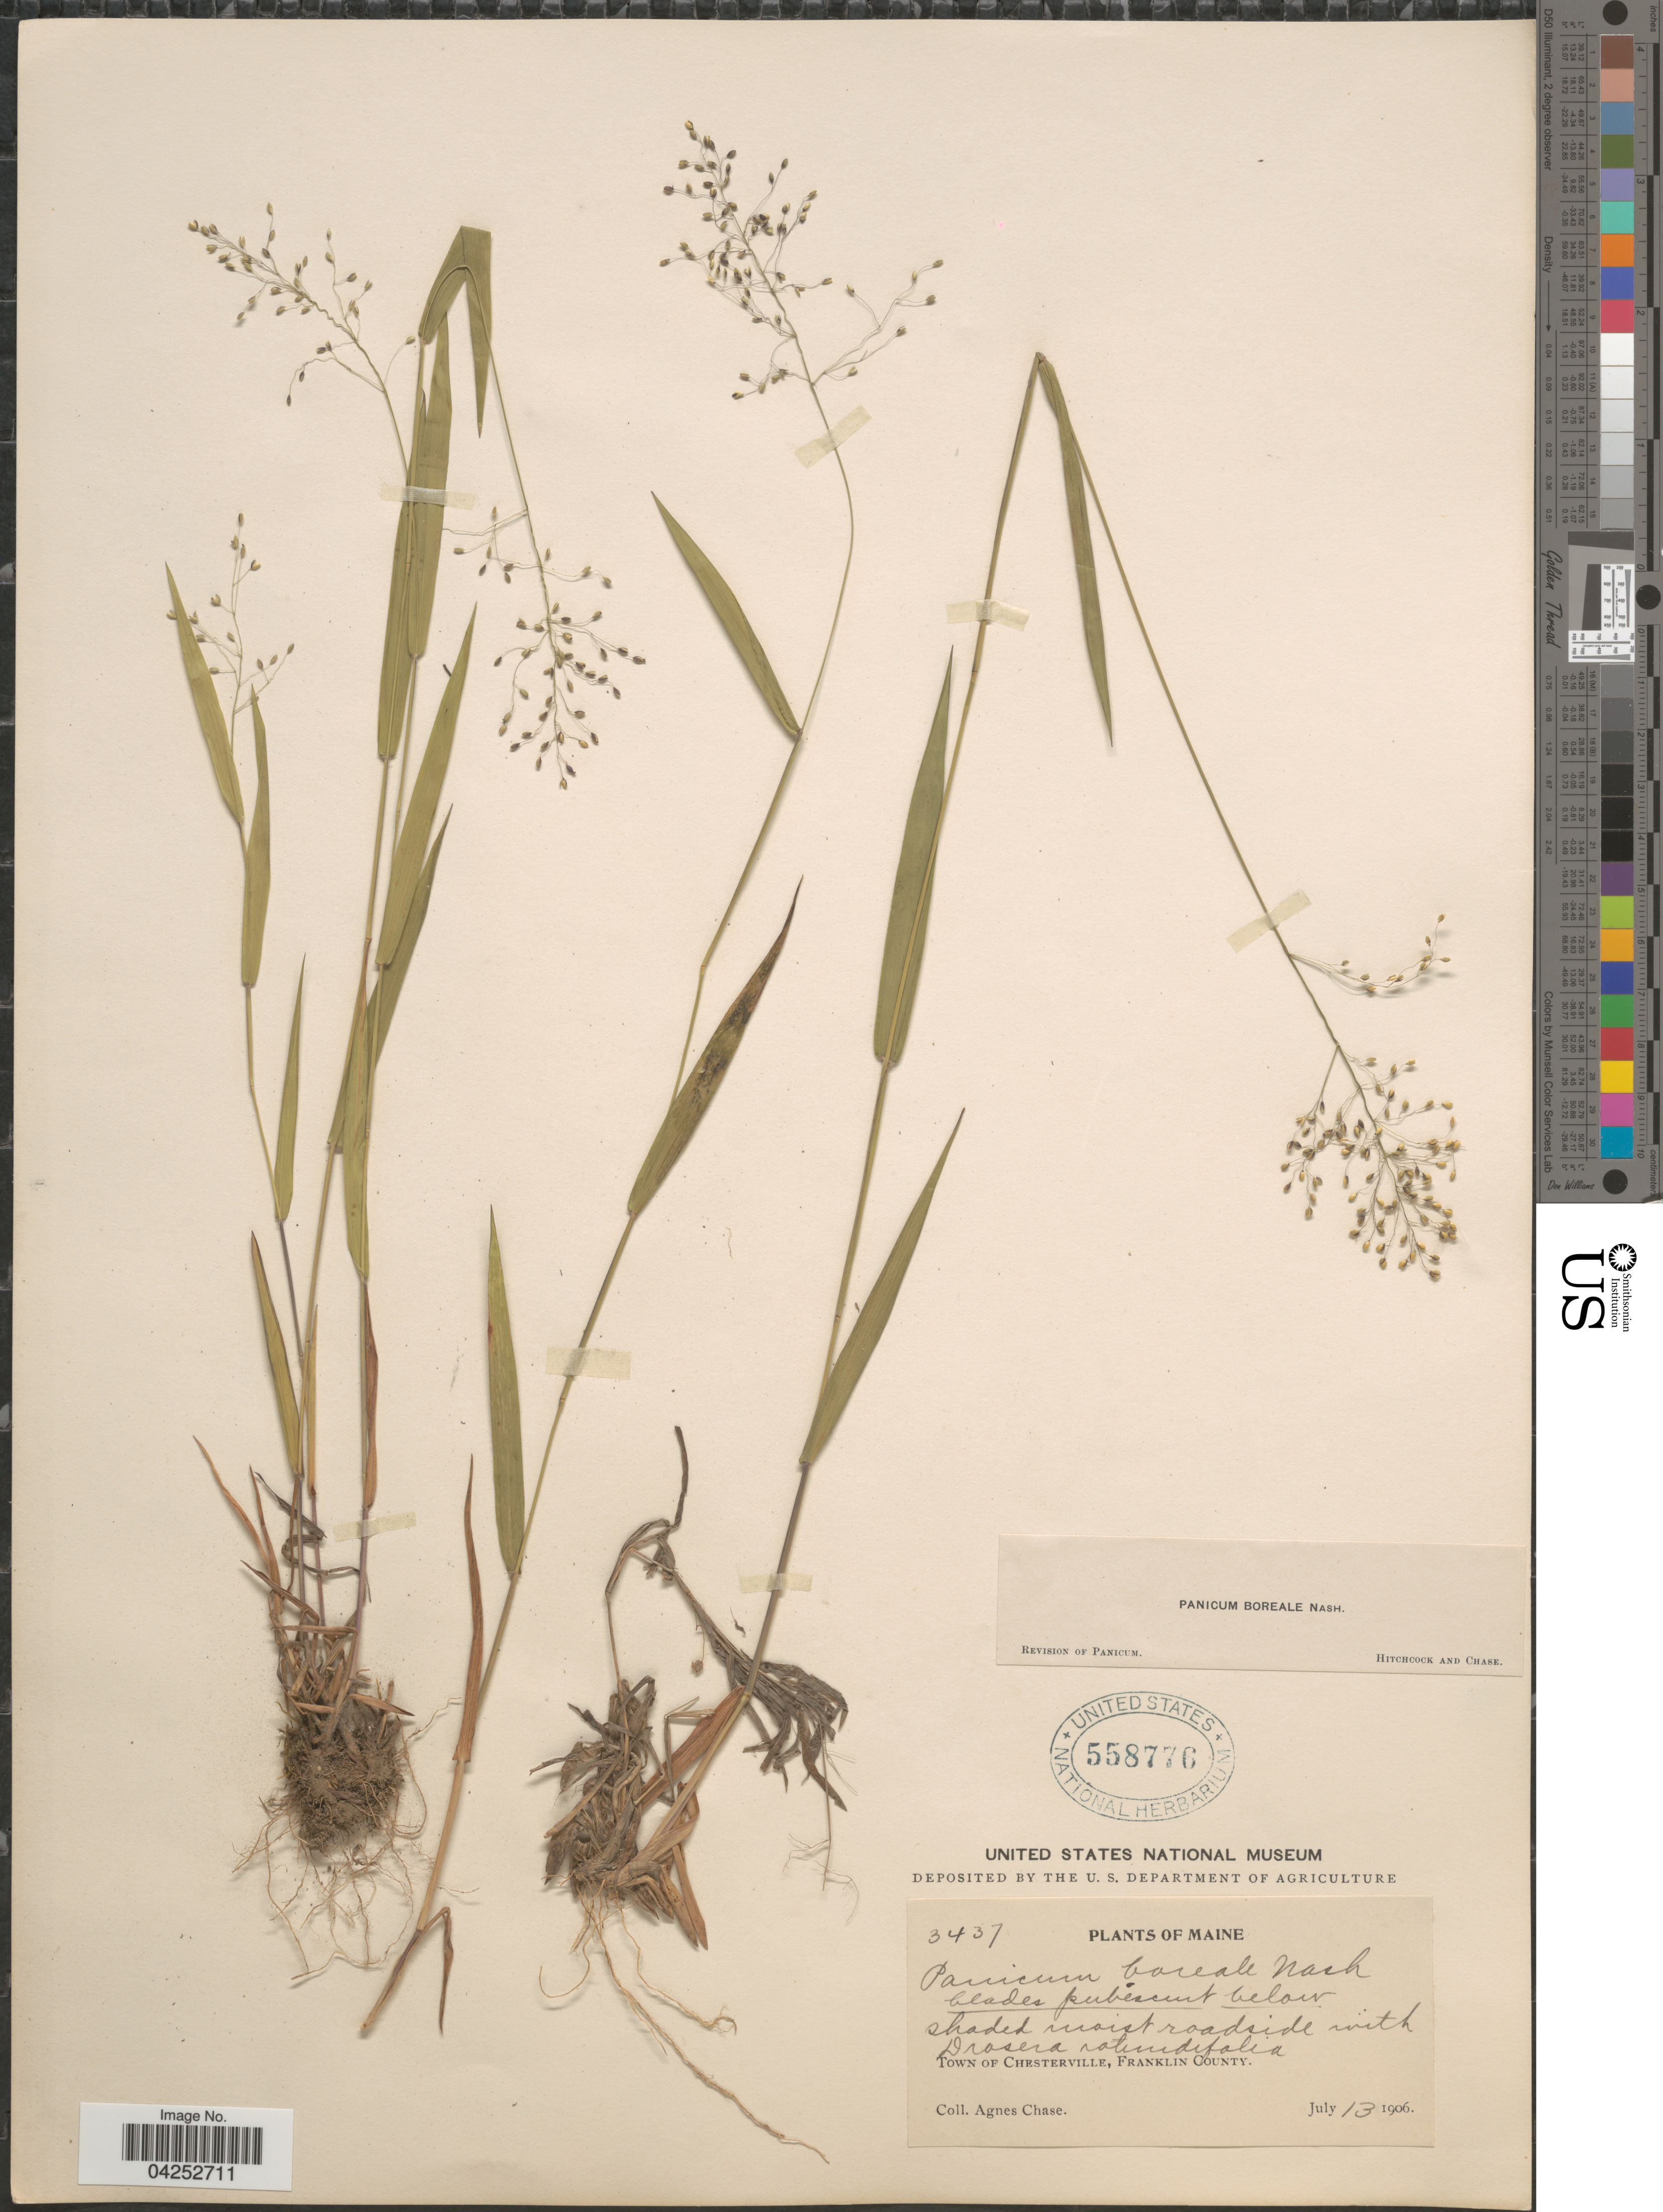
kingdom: Plantae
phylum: Tracheophyta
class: Liliopsida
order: Poales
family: Poaceae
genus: Dichanthelium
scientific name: Dichanthelium boreale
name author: (Nash) Freckmann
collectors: A. Chase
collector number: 3437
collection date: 1906-07-13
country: United States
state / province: Maine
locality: Town of Chesterville, Franklin County.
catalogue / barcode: US 558776